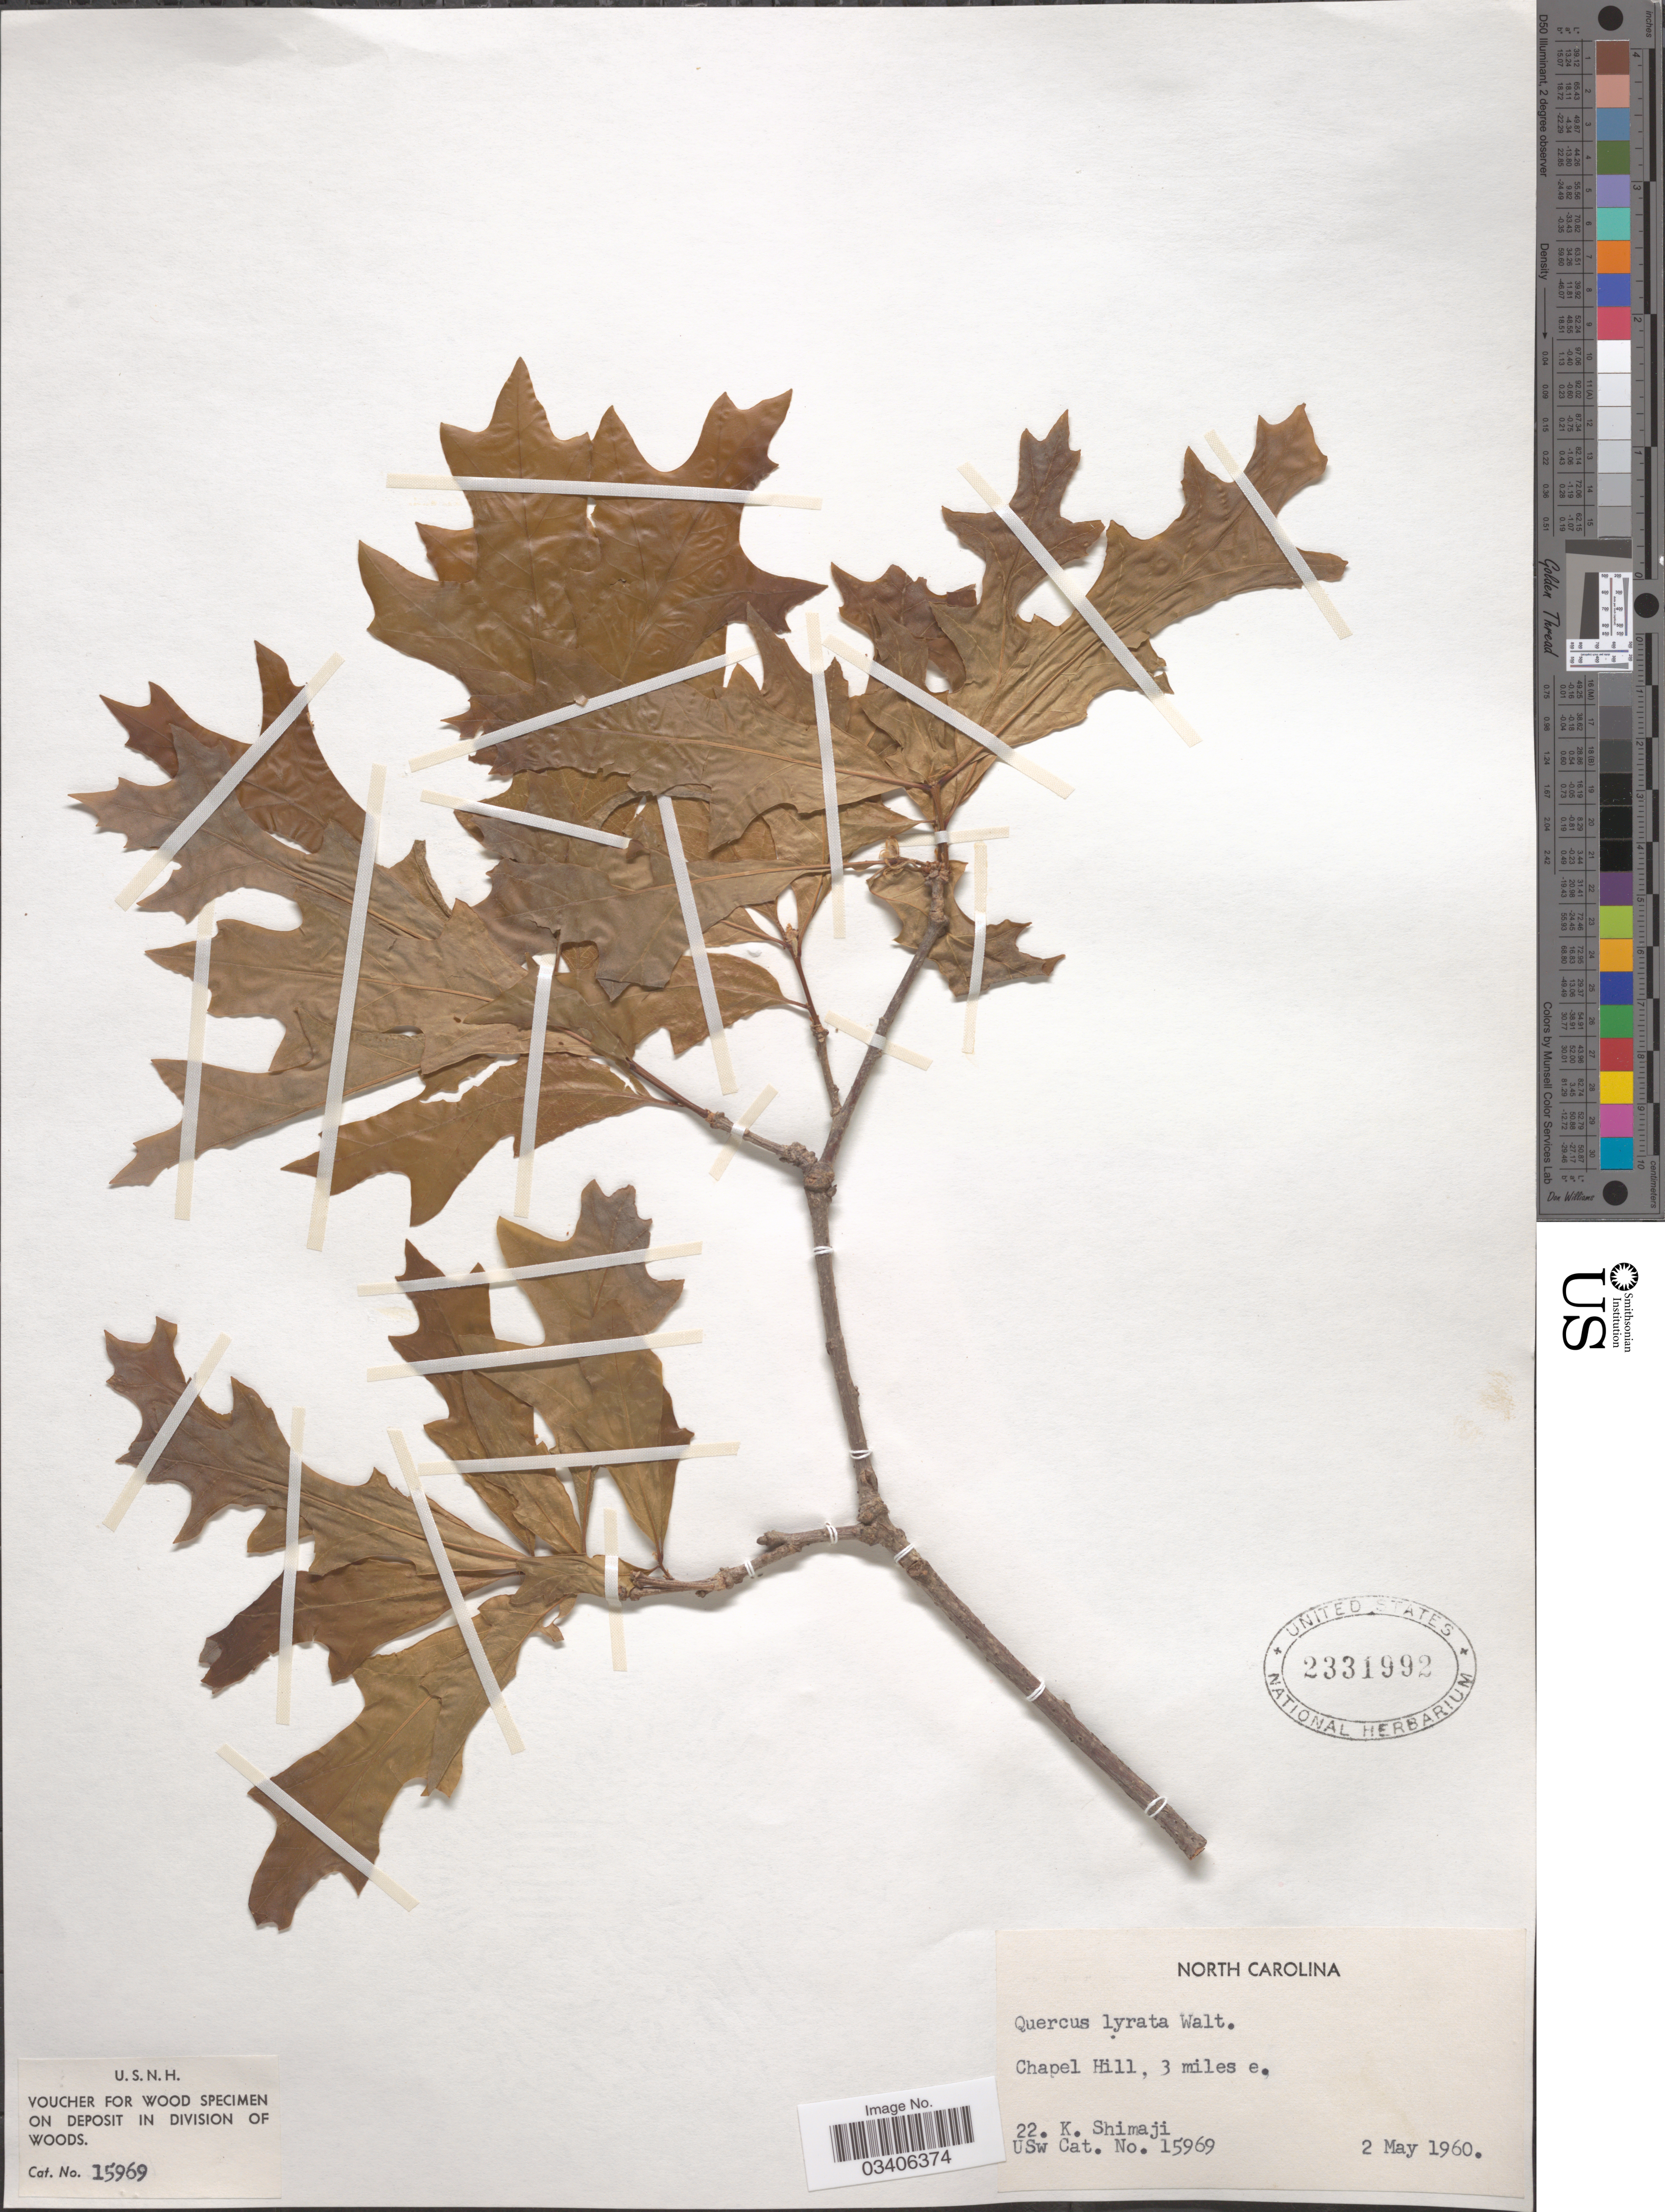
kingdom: Plantae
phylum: Tracheophyta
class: Magnoliopsida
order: Fagales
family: Fagaceae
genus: Quercus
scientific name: Quercus lyrata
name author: Walter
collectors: K. Shimaji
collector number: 22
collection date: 1960-05-02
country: United States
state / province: North Carolina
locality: Chapel Hill, 3 miles e.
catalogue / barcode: US 2331992